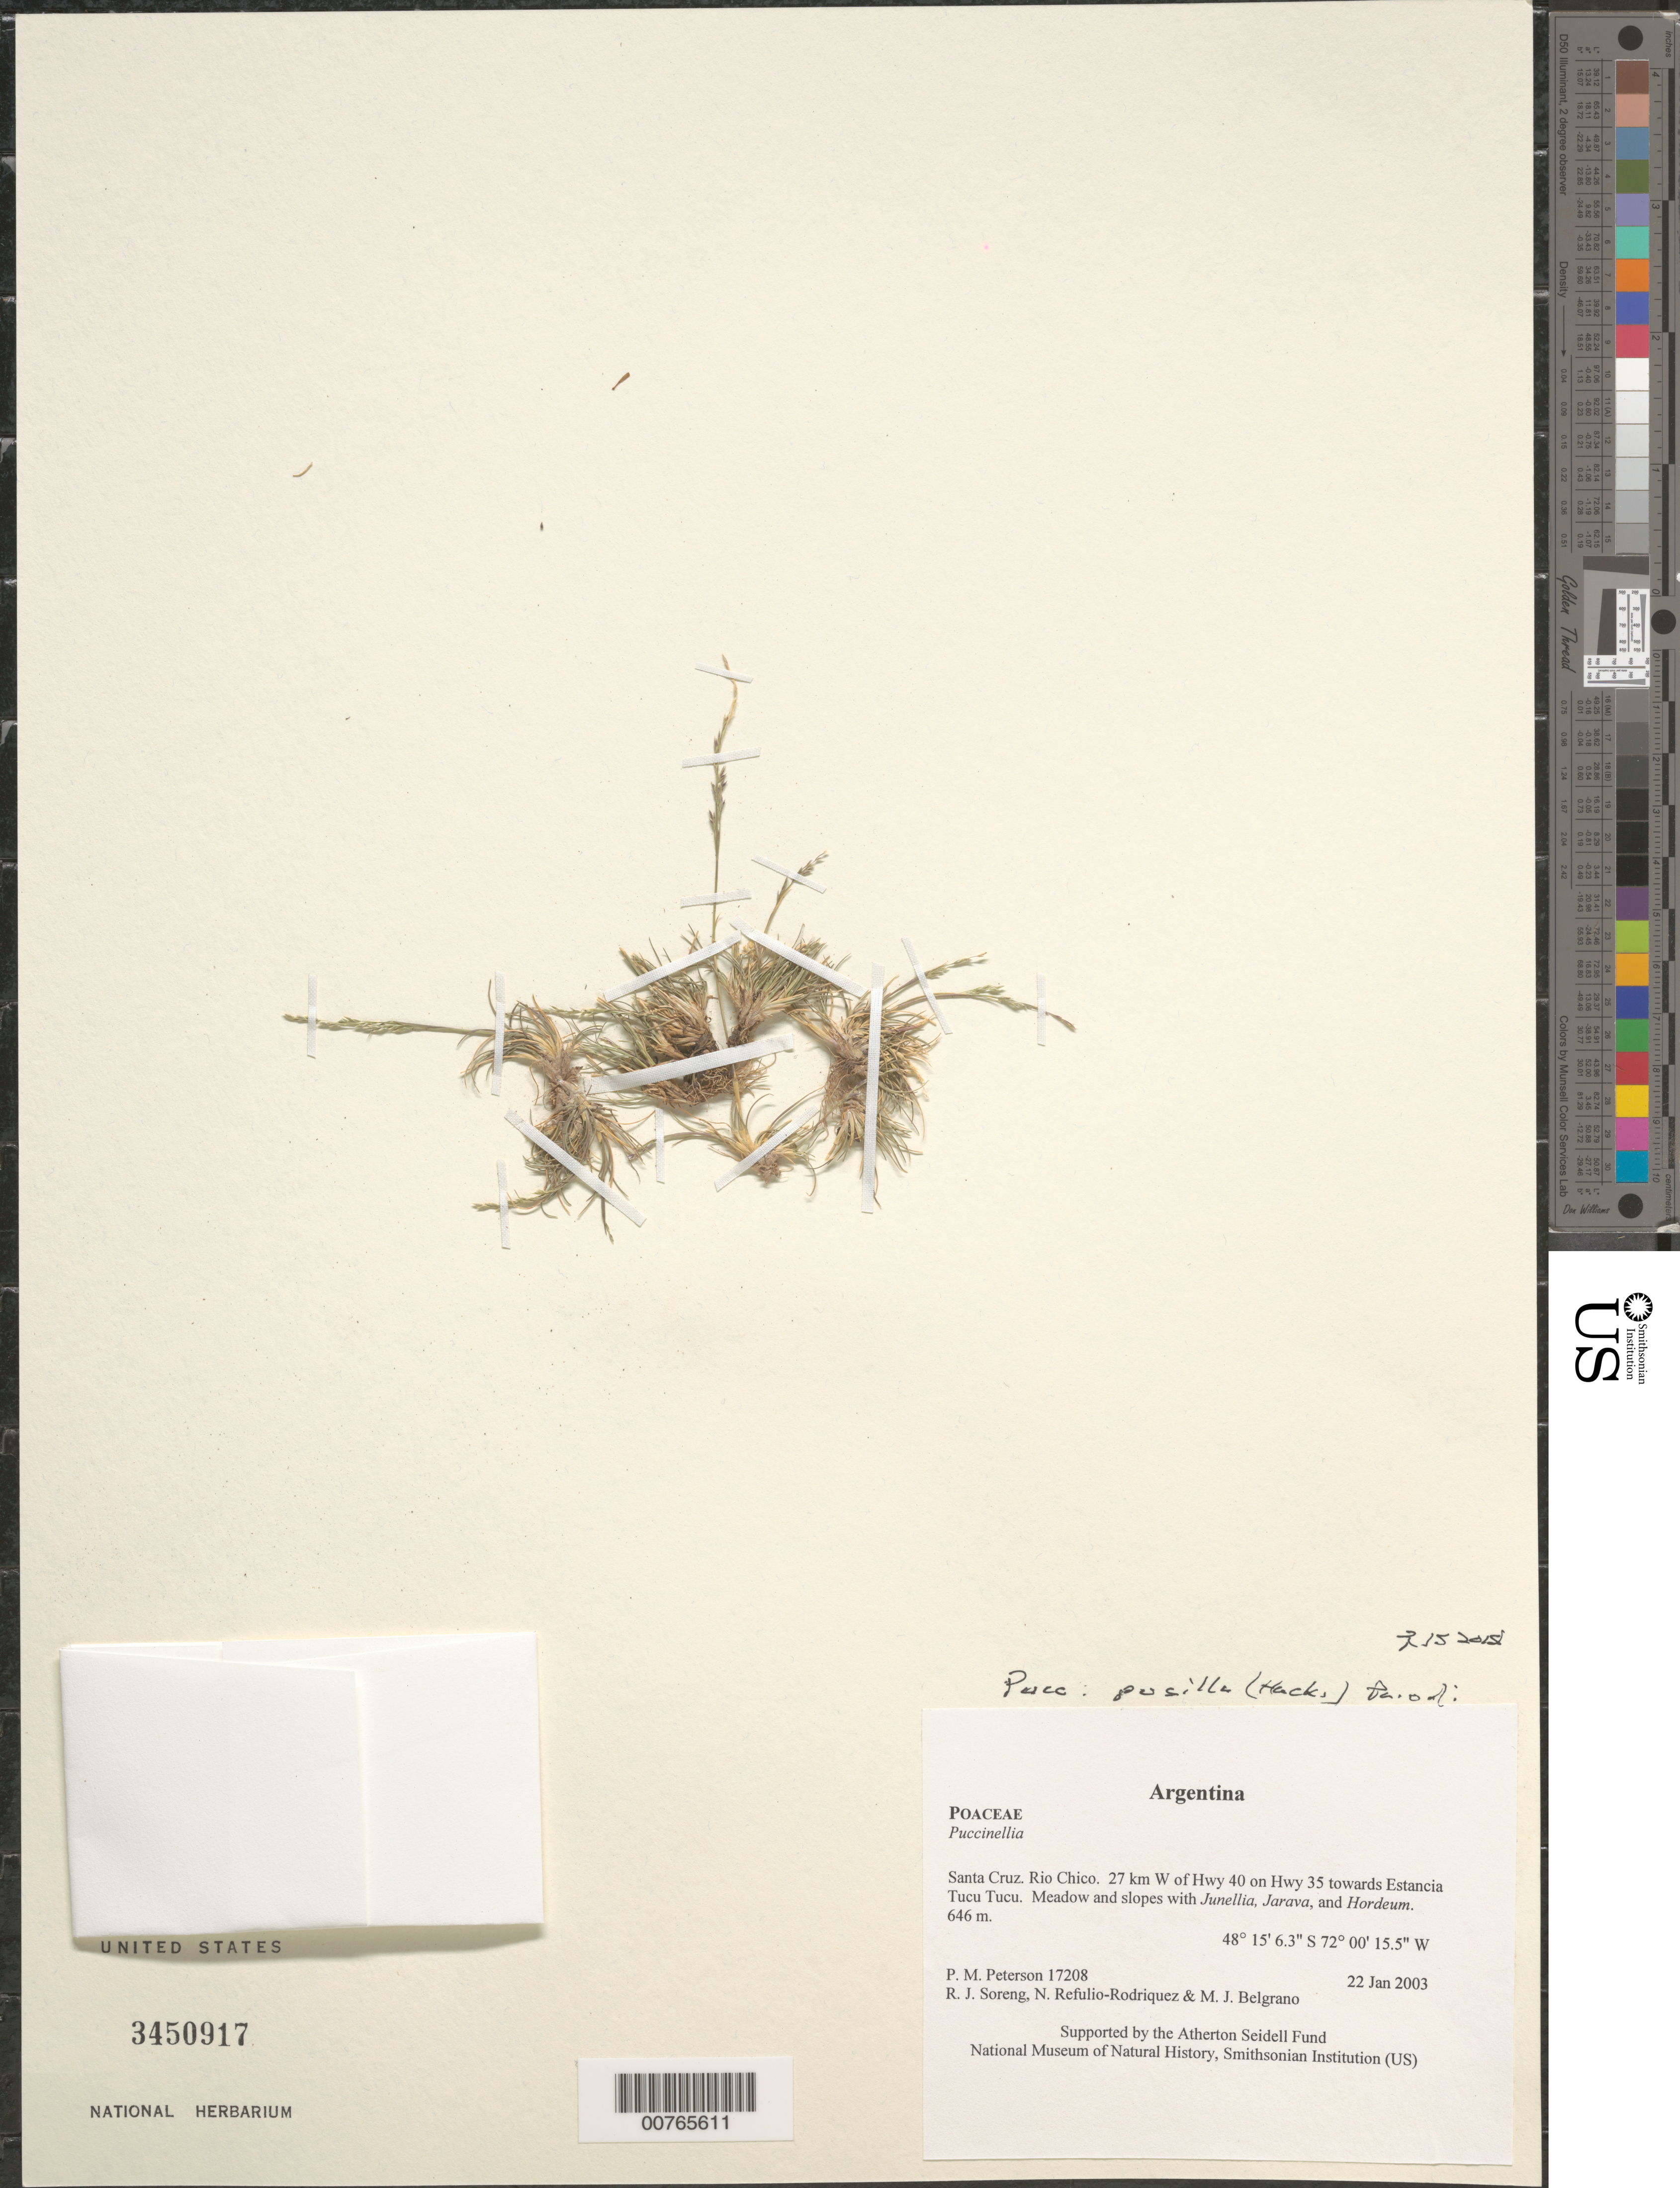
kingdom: Plantae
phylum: Tracheophyta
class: Liliopsida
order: Poales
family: Poaceae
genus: Puccinellia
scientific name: Puccinellia pusilla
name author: (Hack.) Parodi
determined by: Soreng, Robert J., Research Associate (BOT), Smithsonian Institution - National Museum of Natural History (UNITED STATES)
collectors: P. M. Peterson, R. J. Soreng, N. Refulio-Rodríguez & M. Belgrano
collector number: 17208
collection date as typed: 22 Jan 2003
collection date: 2003-01-22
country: Argentina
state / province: Santa Cruz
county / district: Rio Chico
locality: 27 km W of Hwy 40 on Hwy 35 towards Estancia Tucu Tucu. Meadow and slopes with Junellia, Jarava, and Hordeum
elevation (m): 646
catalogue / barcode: US 3450917